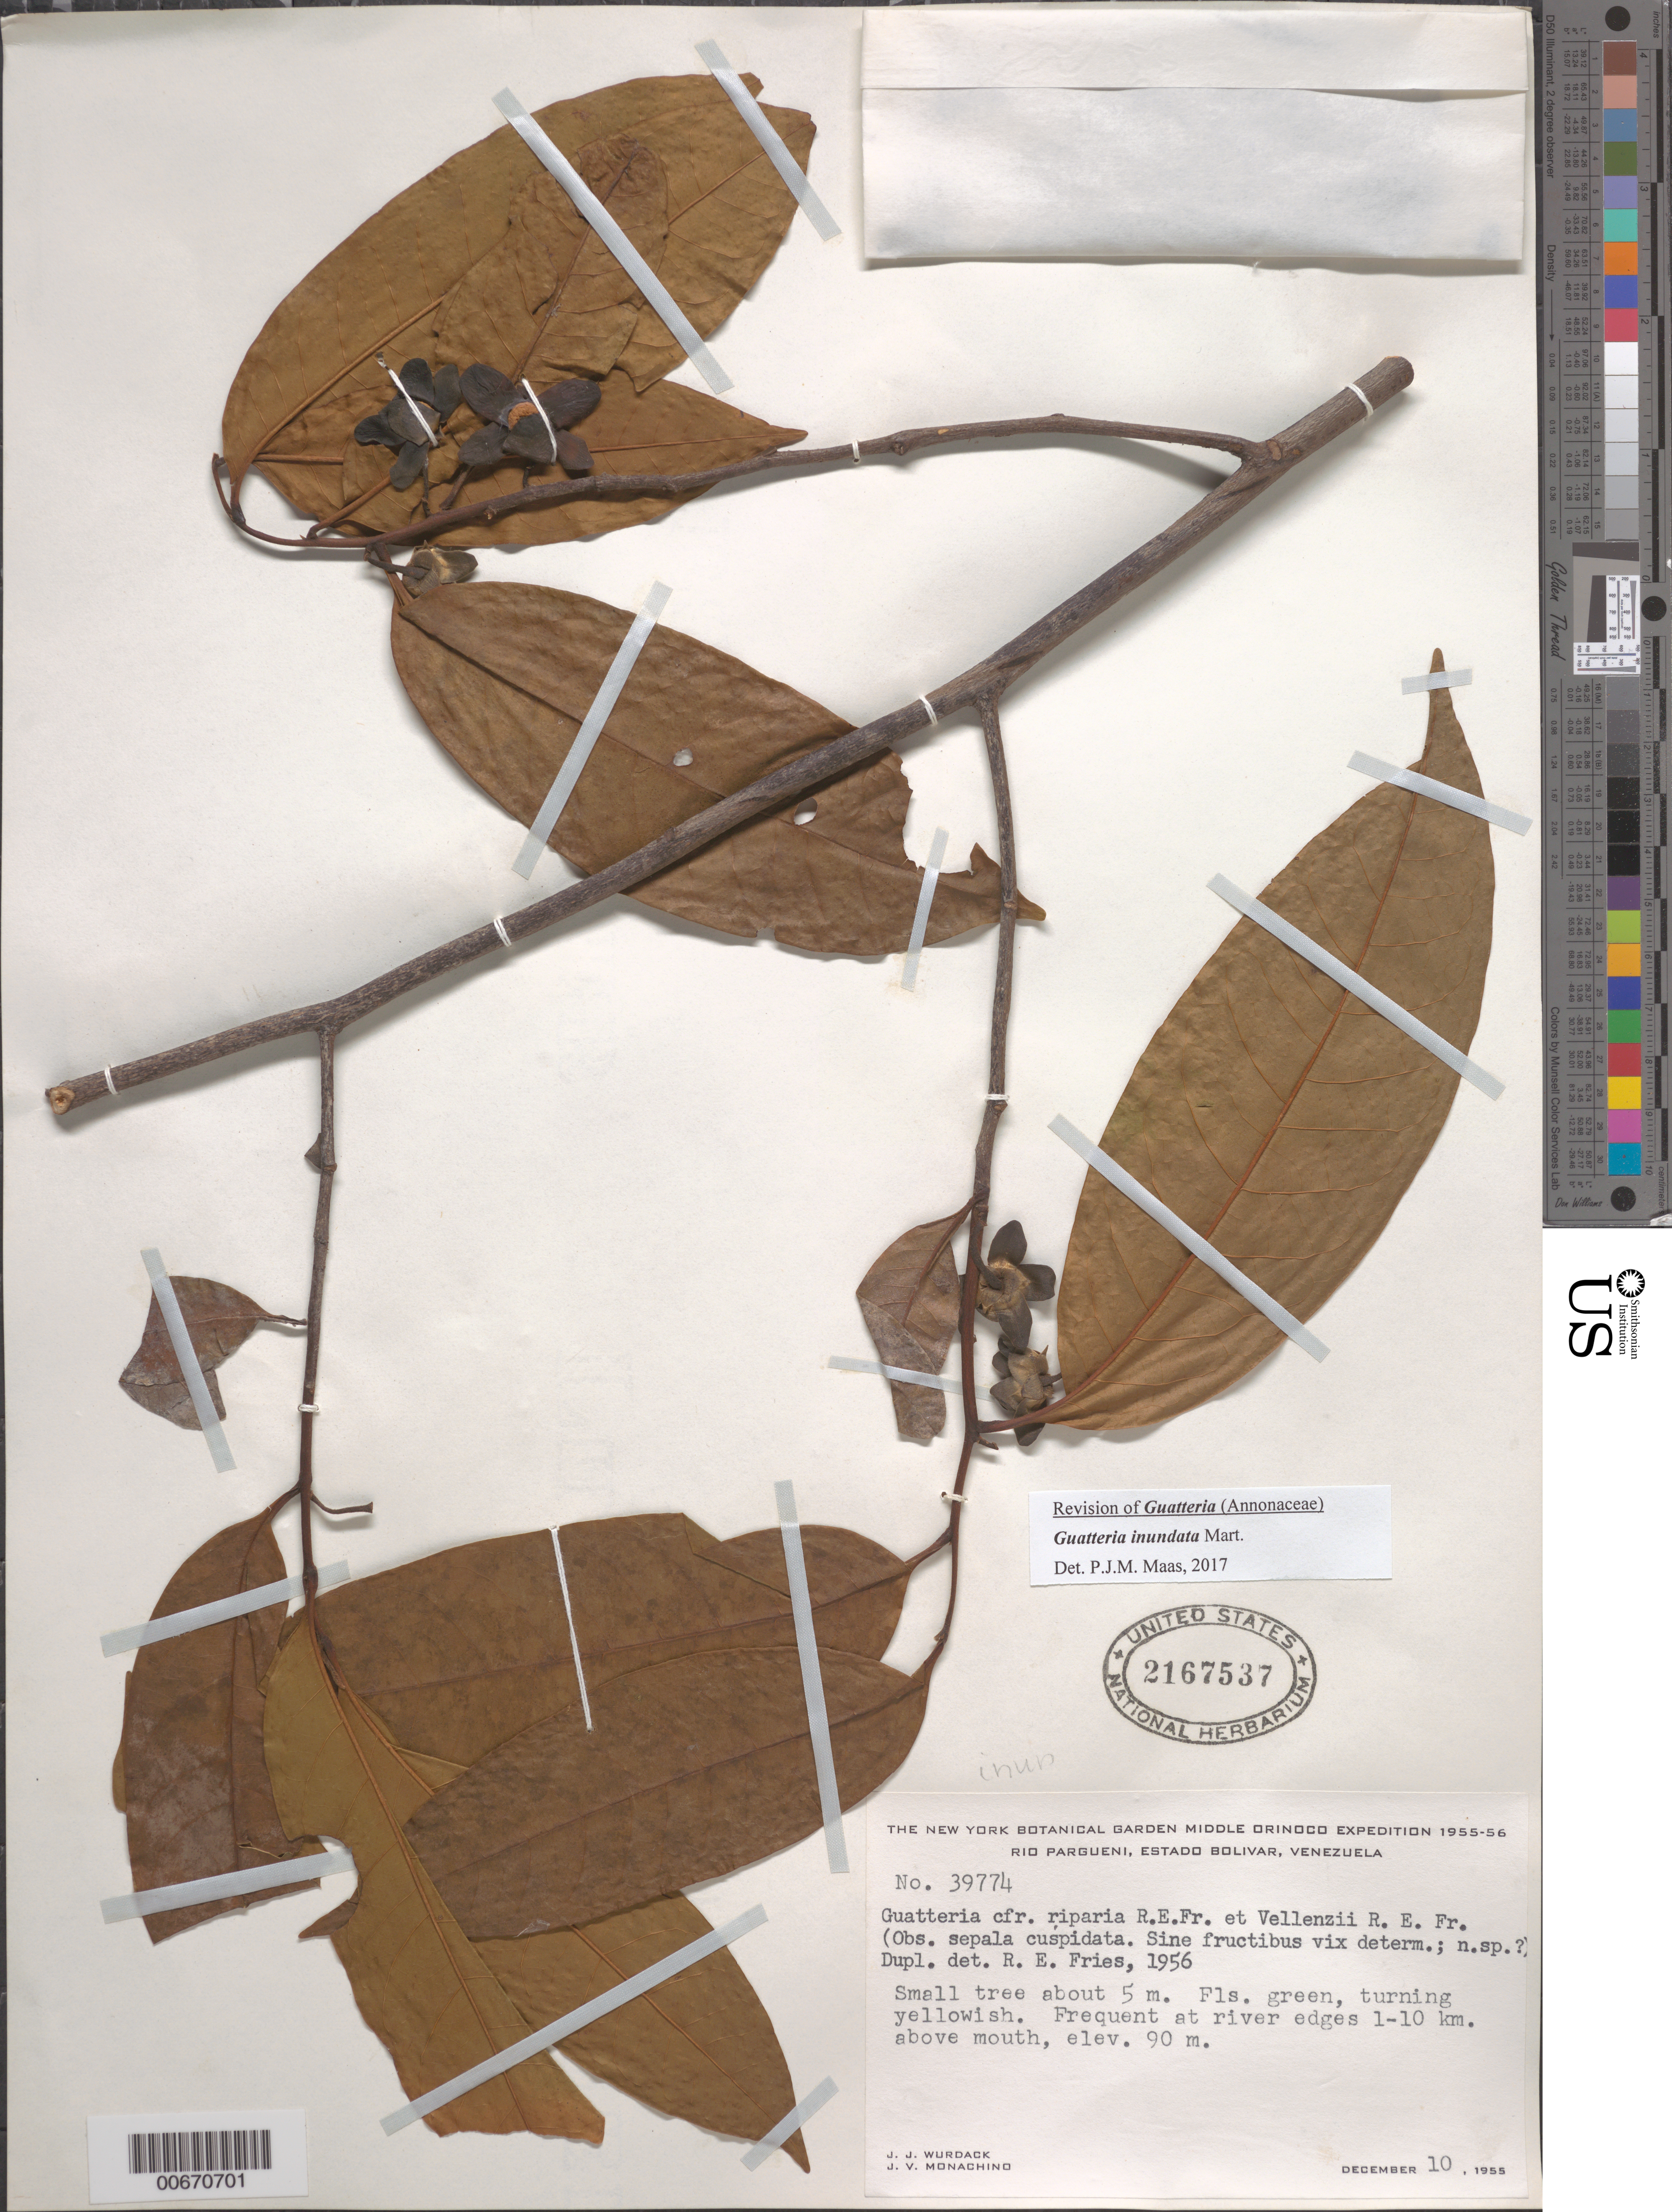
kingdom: Plantae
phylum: Tracheophyta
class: Magnoliopsida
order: Magnoliales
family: Annonaceae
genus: Guatteria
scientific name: Guatteria inundata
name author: Mart.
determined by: Maas, Paul J.; Maas, H.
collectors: J. J. Wurdack & J. V. Monachino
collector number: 39774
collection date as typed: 10-Dec-55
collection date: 1955-12-10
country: Venezuela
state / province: Bolívar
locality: Río Pargueni, 1-10 km above mouth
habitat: River edge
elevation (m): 90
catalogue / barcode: US 2167537